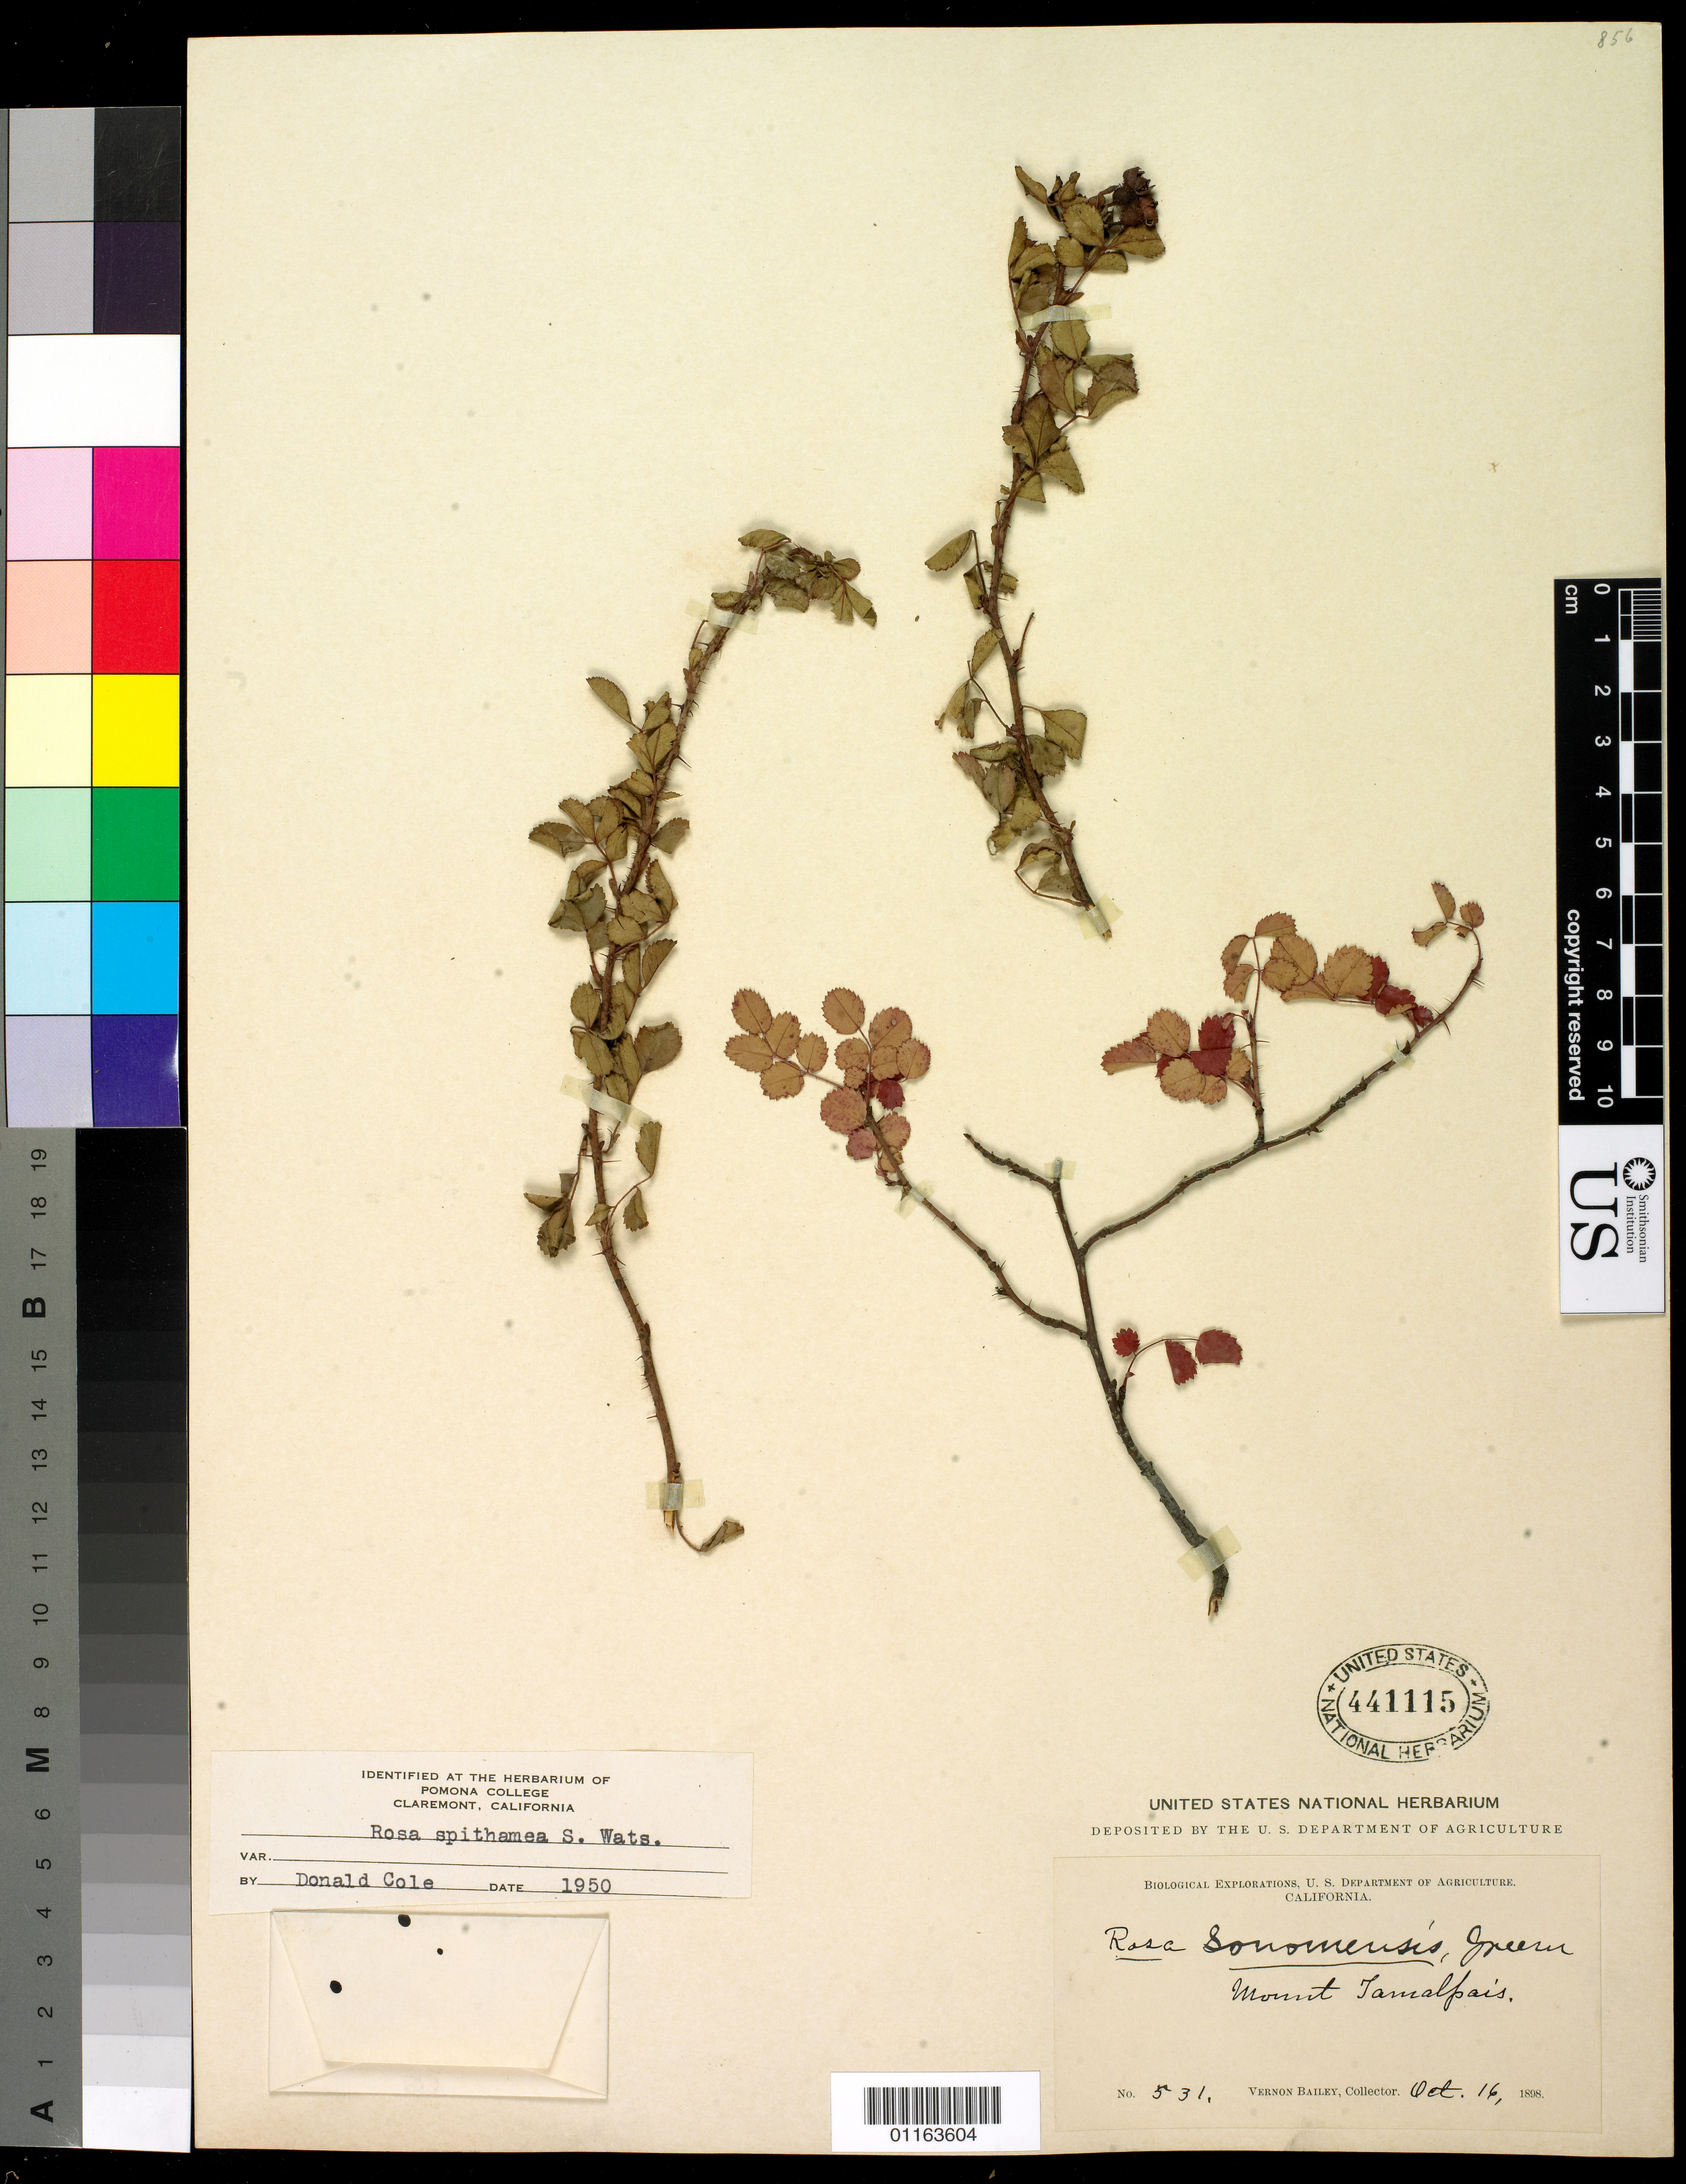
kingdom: Plantae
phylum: Tracheophyta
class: Magnoliopsida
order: Rosales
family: Rosaceae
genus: Rosa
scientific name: Rosa spithamea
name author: S. Watson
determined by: Cole, D.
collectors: V. O. Bailey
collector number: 531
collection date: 1891-10-16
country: United States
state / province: California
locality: Tamalpais Mount.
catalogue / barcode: US 441115